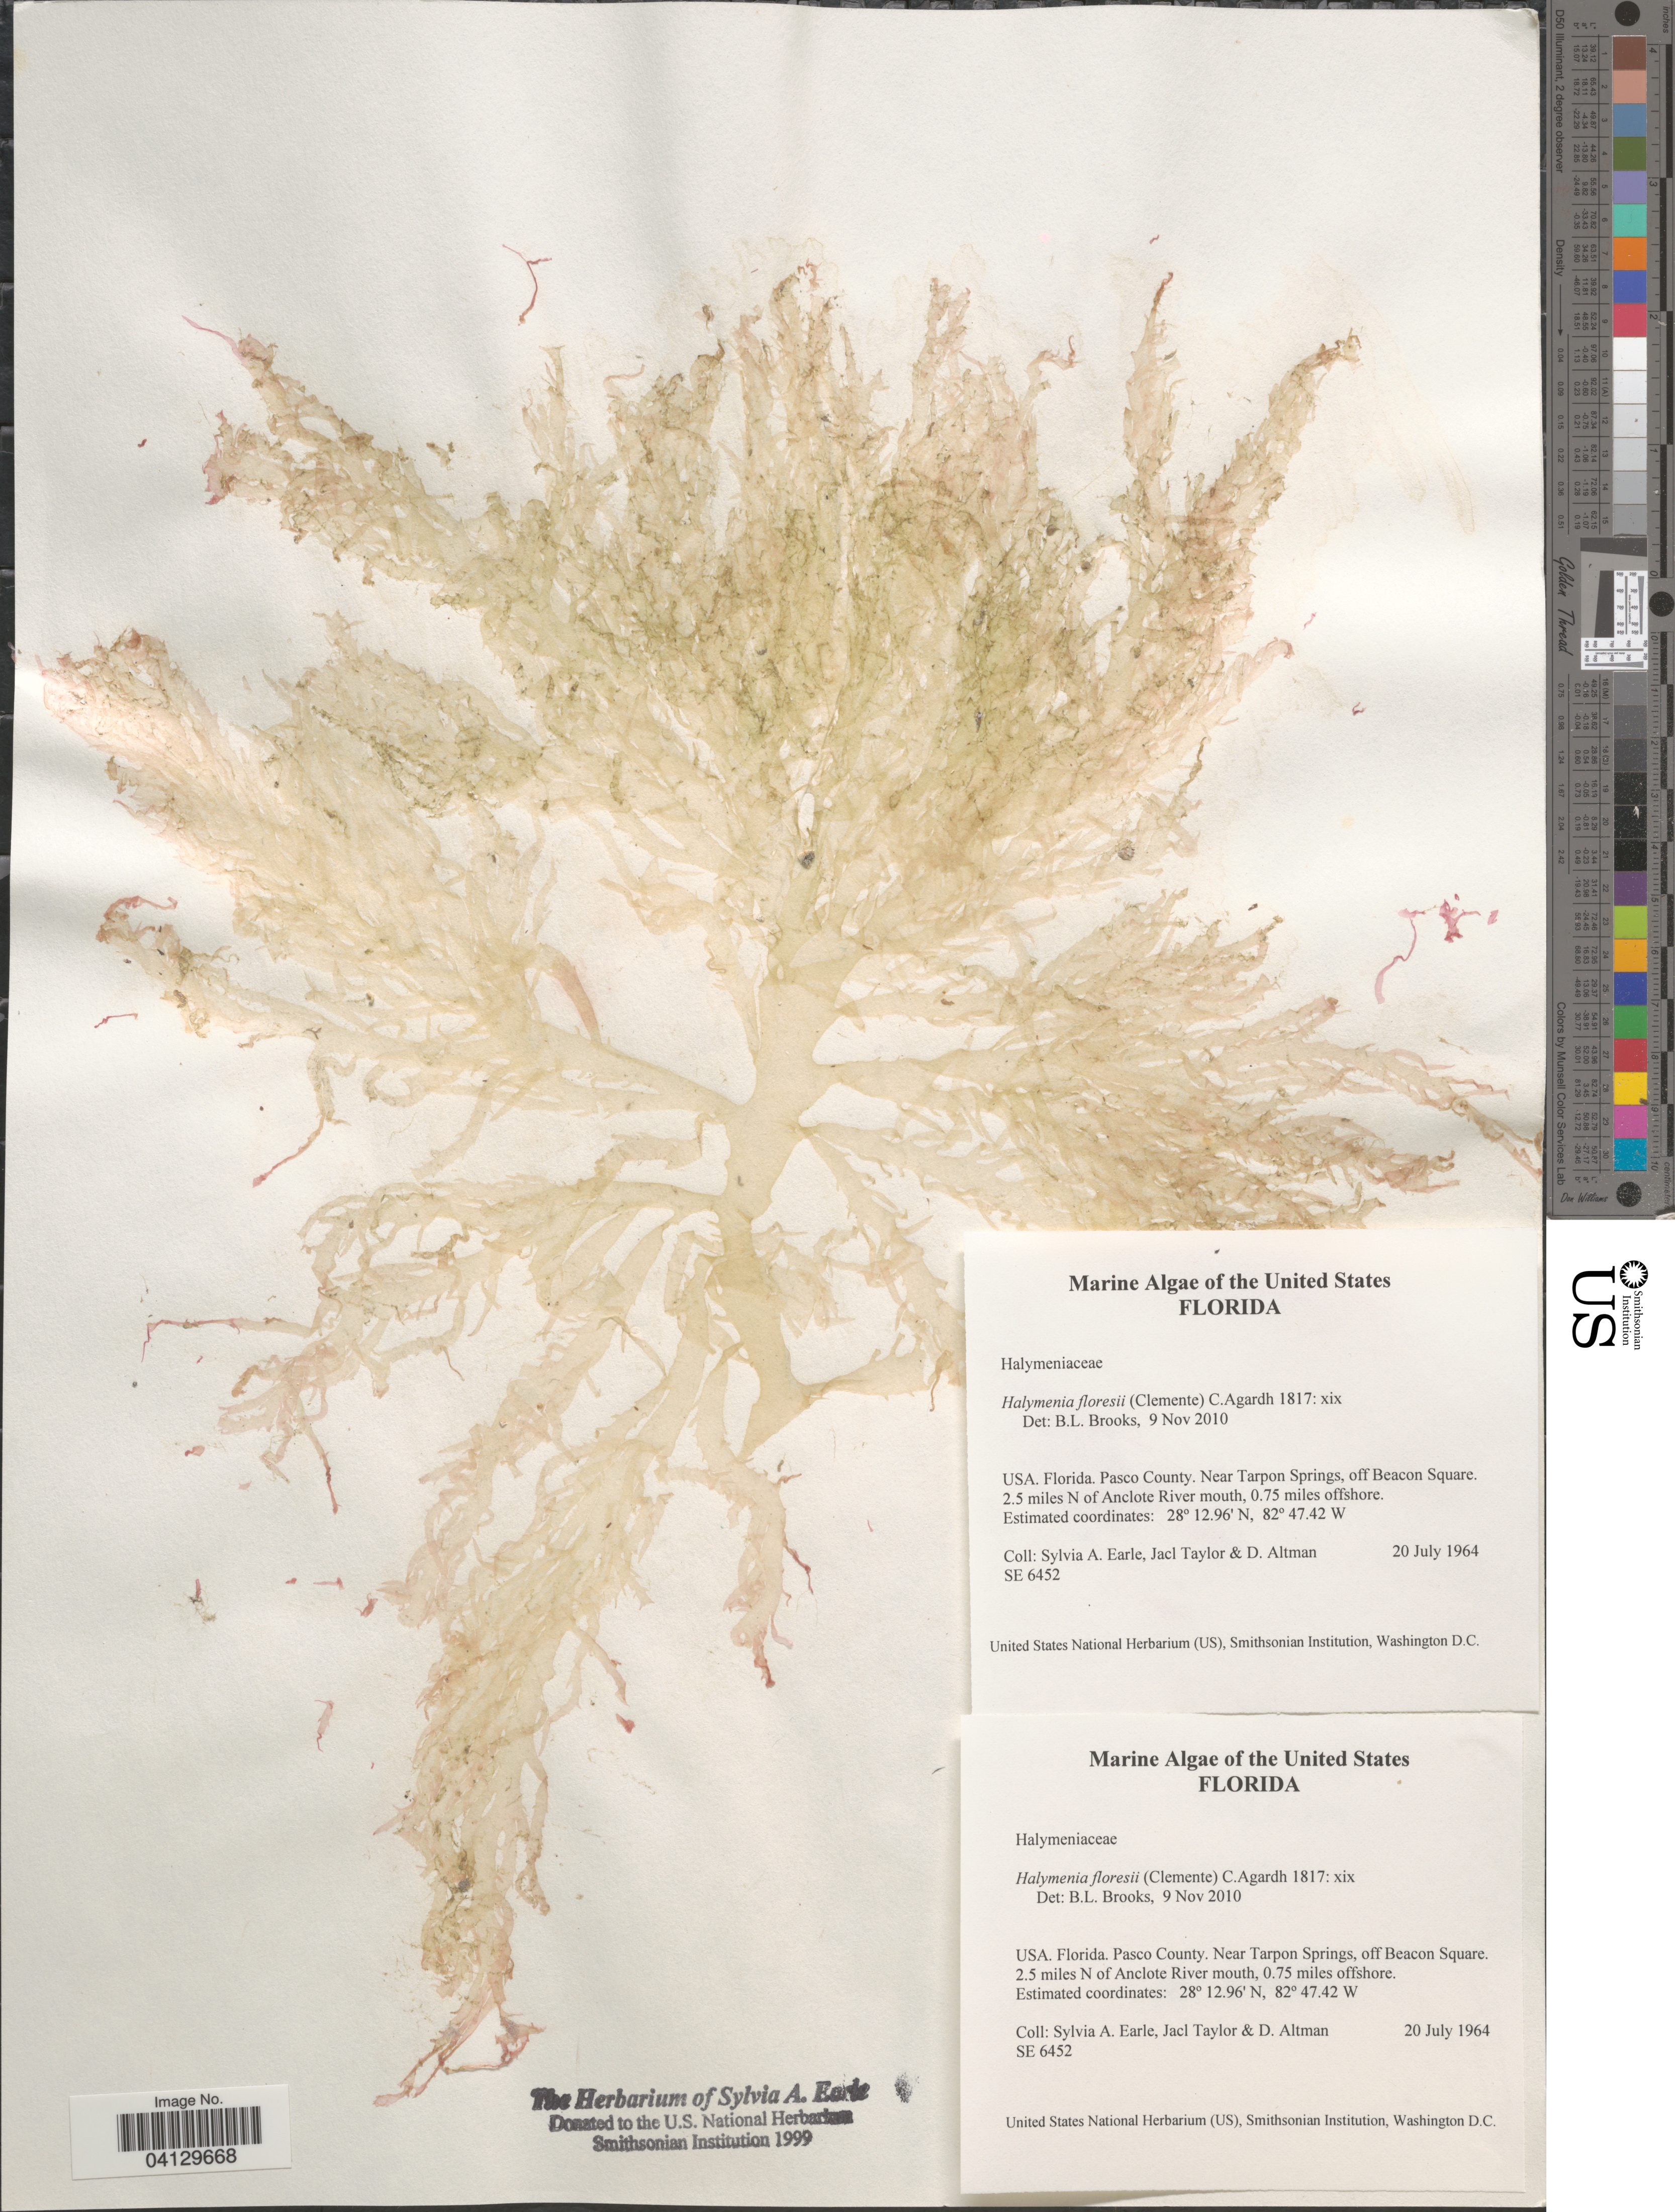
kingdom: Plantae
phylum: Rhodophyta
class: Florideophyceae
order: Halymeniales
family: Halymeniaceae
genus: Halymenia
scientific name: Halymenia pseudofloresia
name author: Collins & M. Howe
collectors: S. A. Earle, J. Taylor & D. Altman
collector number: SE6452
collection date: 1964-07-20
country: United States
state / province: Florida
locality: Pasco County. Near Tarpon Springs, off Beacon Square. 2.5 miles N of Anclote River mouth, 0.75 miles offshore.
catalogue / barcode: US 328661